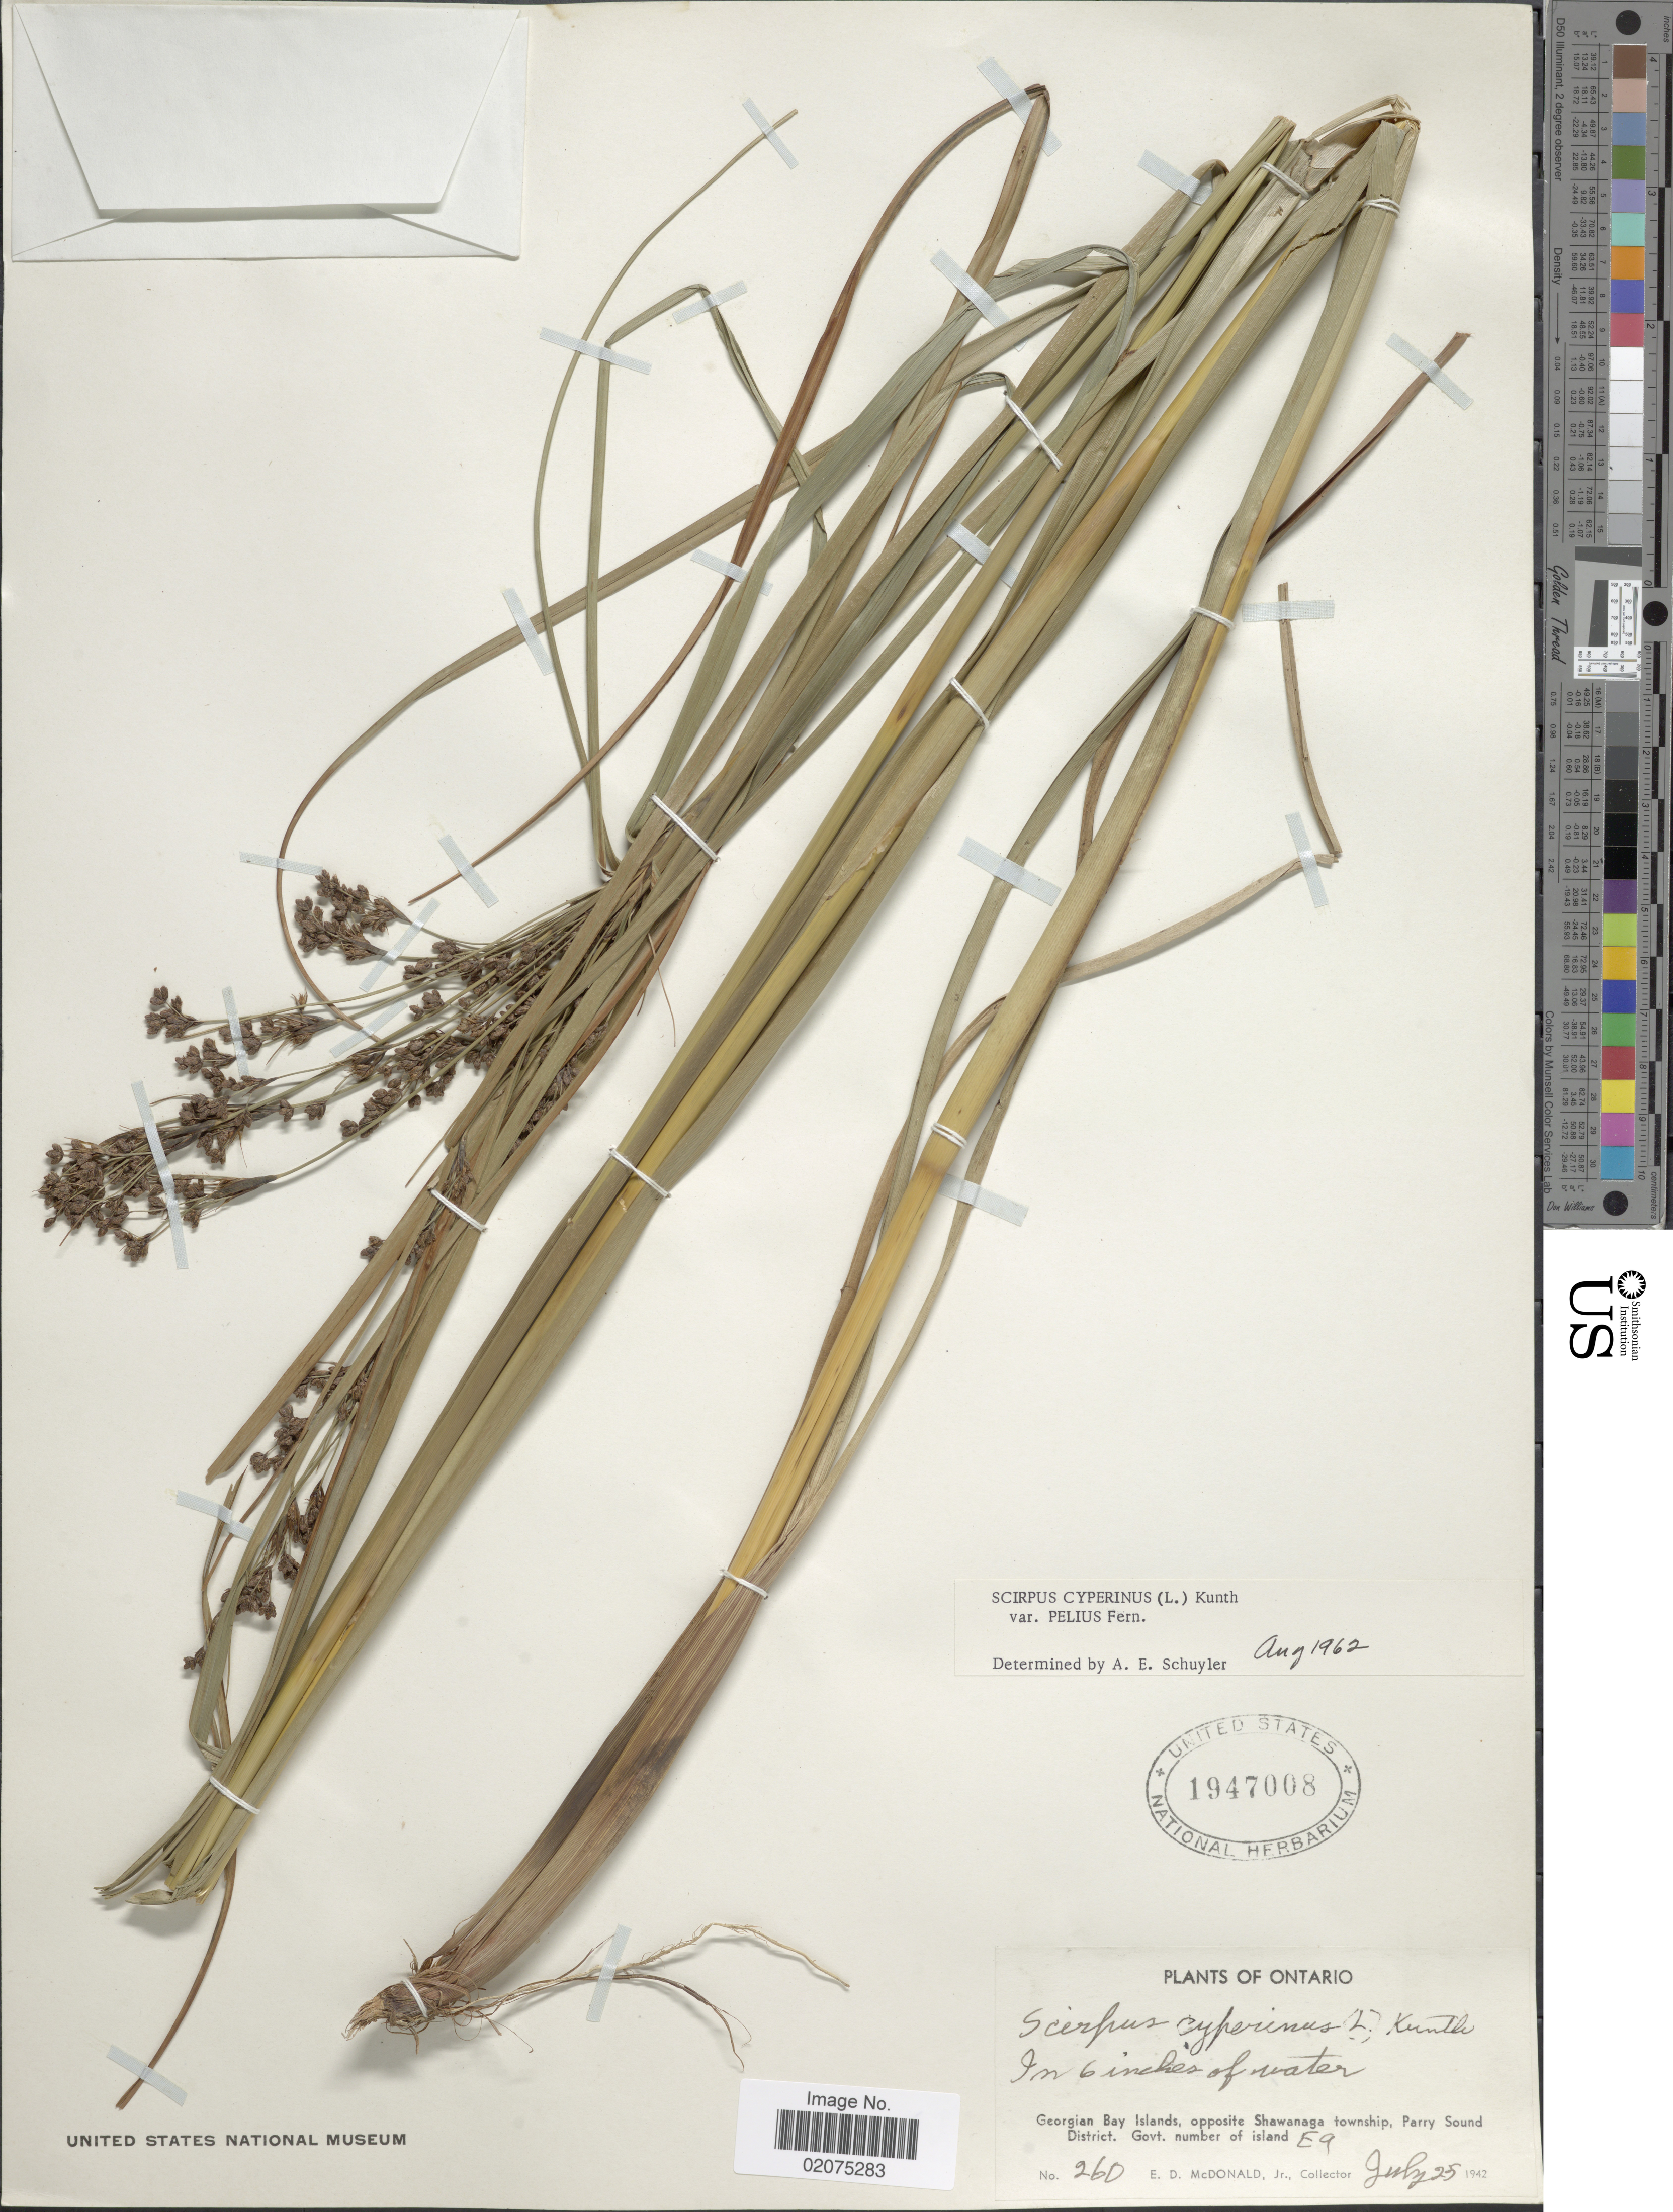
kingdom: Plantae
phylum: Tracheophyta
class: Liliopsida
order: Poales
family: Cyperaceae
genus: Scirpus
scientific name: Scirpus cyperinus var. pelius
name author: Fernald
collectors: E. D. McDonald Jr.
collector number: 260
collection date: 1942-07-25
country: Canada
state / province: Ontario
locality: Georgian Bay Islands, opposite Shawanaga township, Parry Sound District, E9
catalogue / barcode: US 1947008